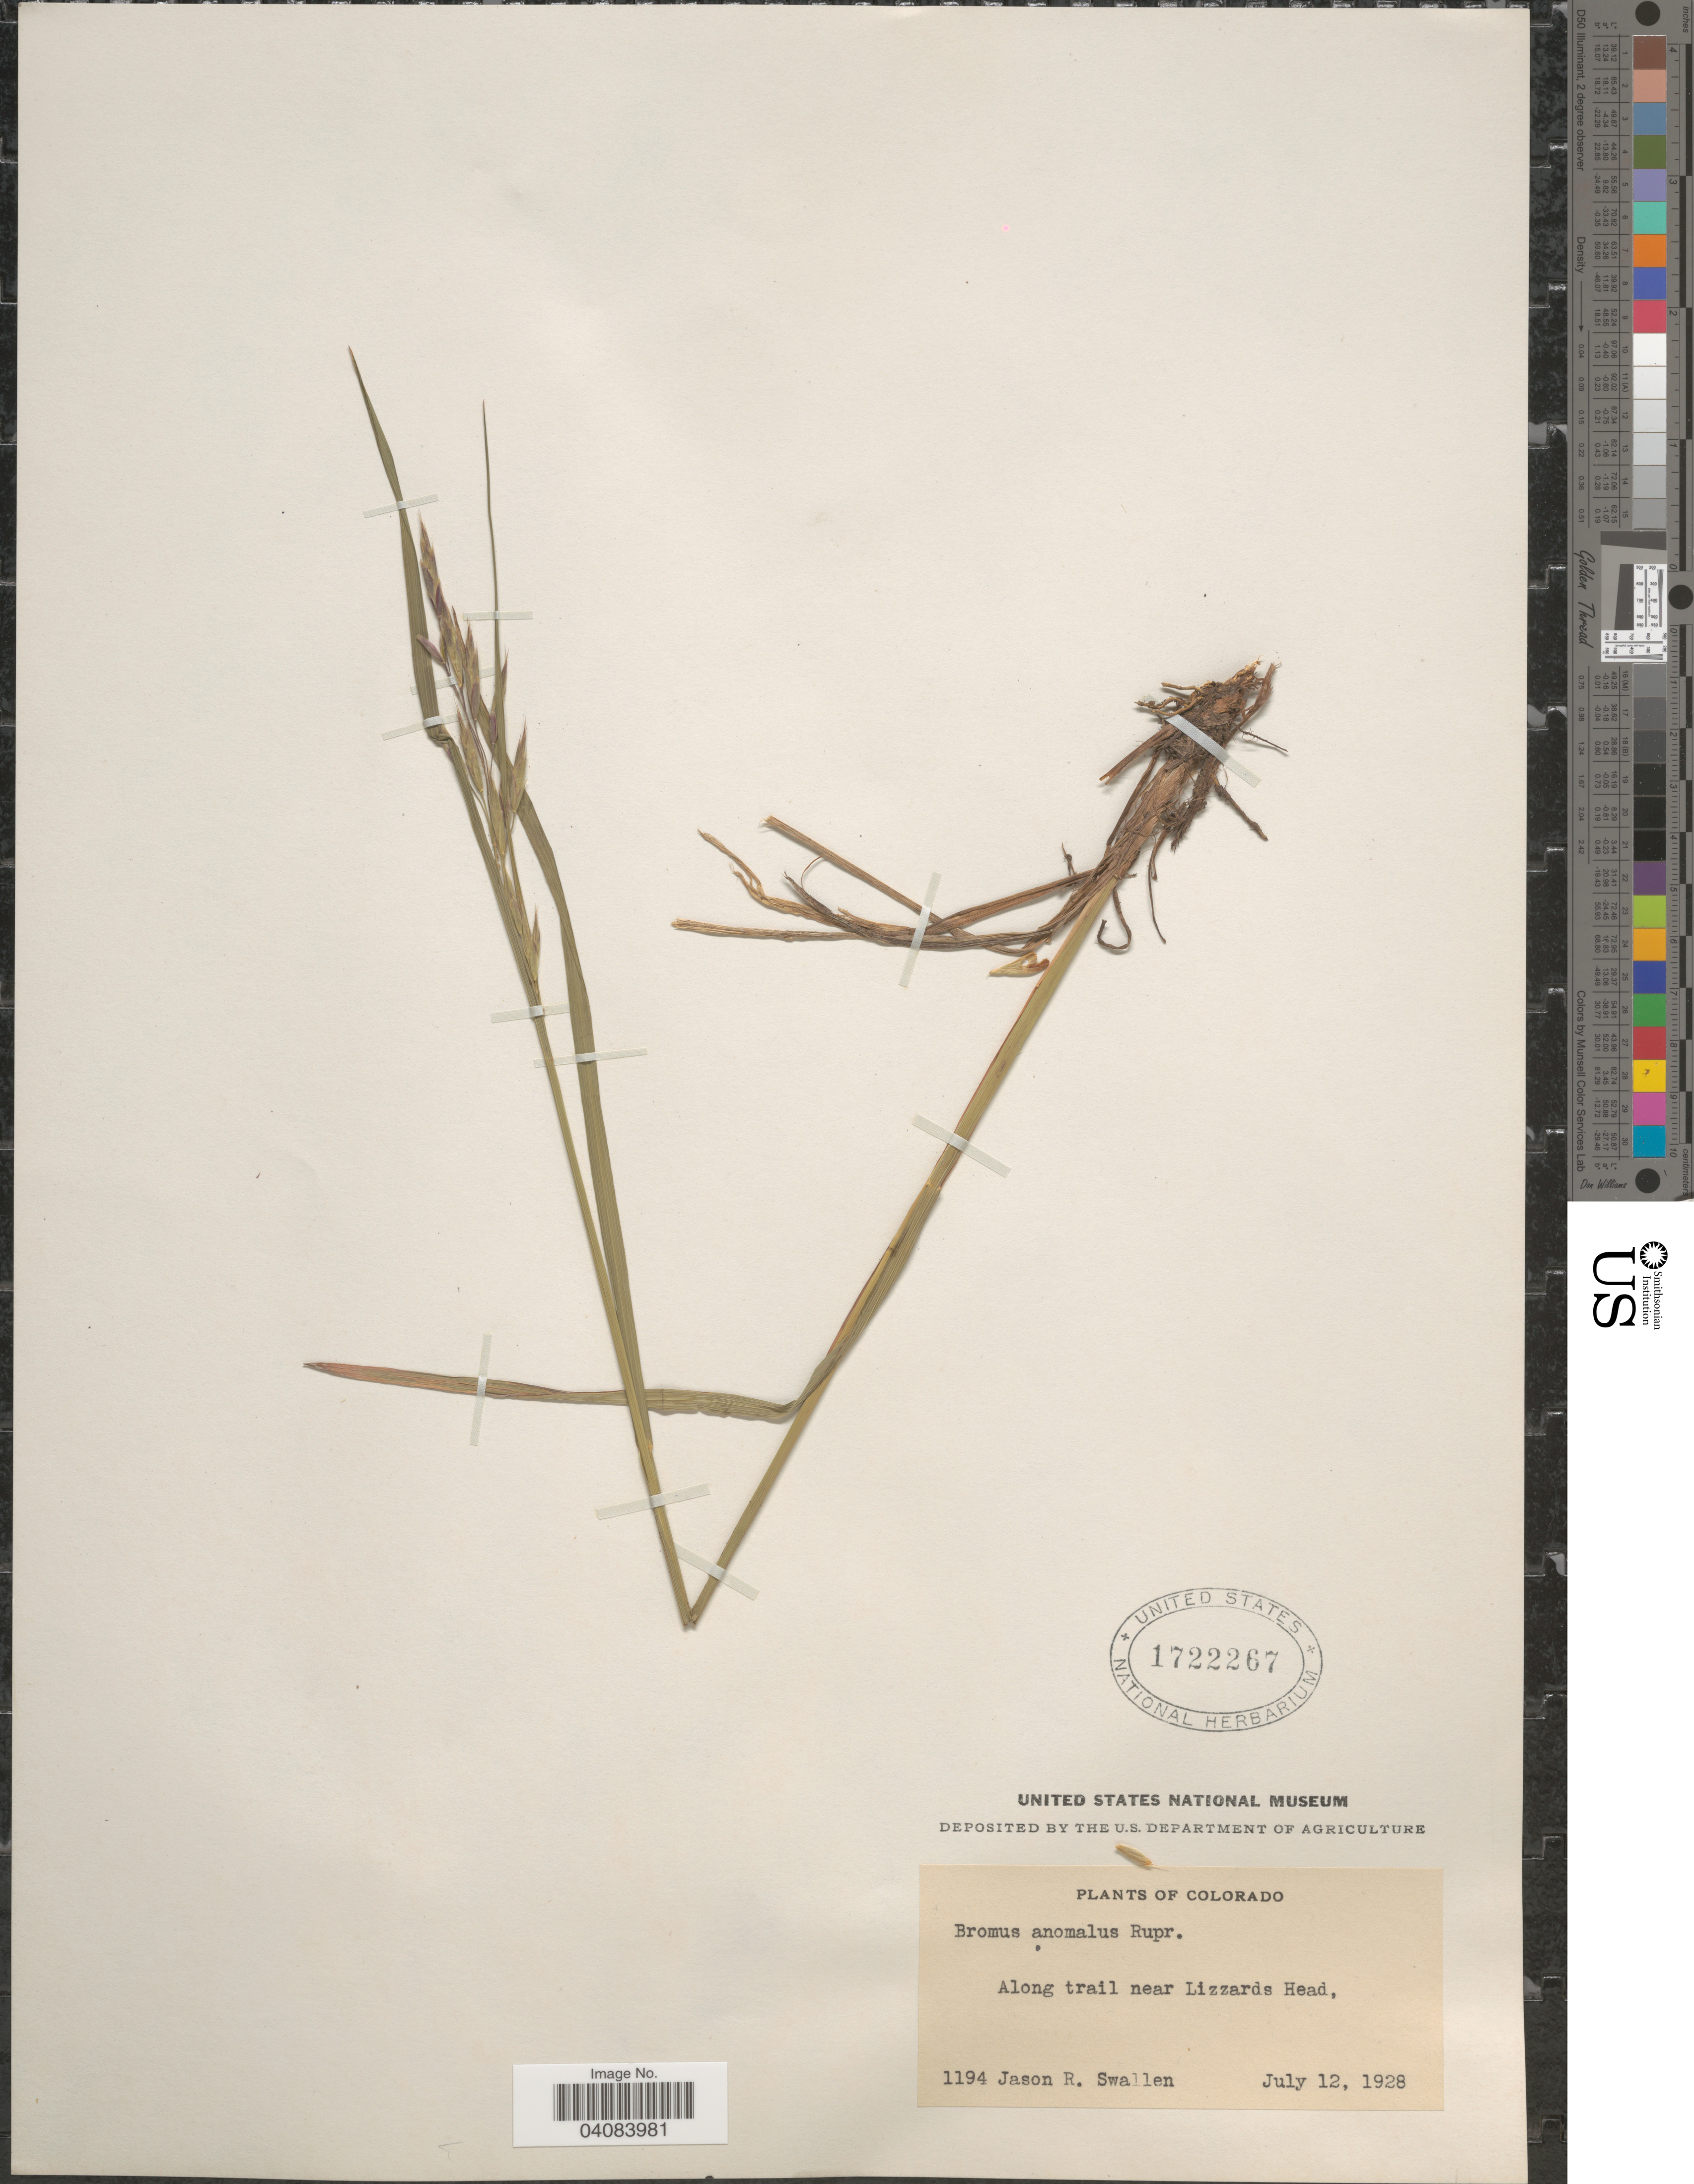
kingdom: Plantae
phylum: Tracheophyta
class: Liliopsida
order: Poales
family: Poaceae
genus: Bromus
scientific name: Bromus porteri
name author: (J.M. Coult.) Nash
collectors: J. R. Swallen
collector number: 1194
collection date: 1928-07-12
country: United States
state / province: Colorado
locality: Along trail near Lizzards Head.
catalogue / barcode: US 1722267